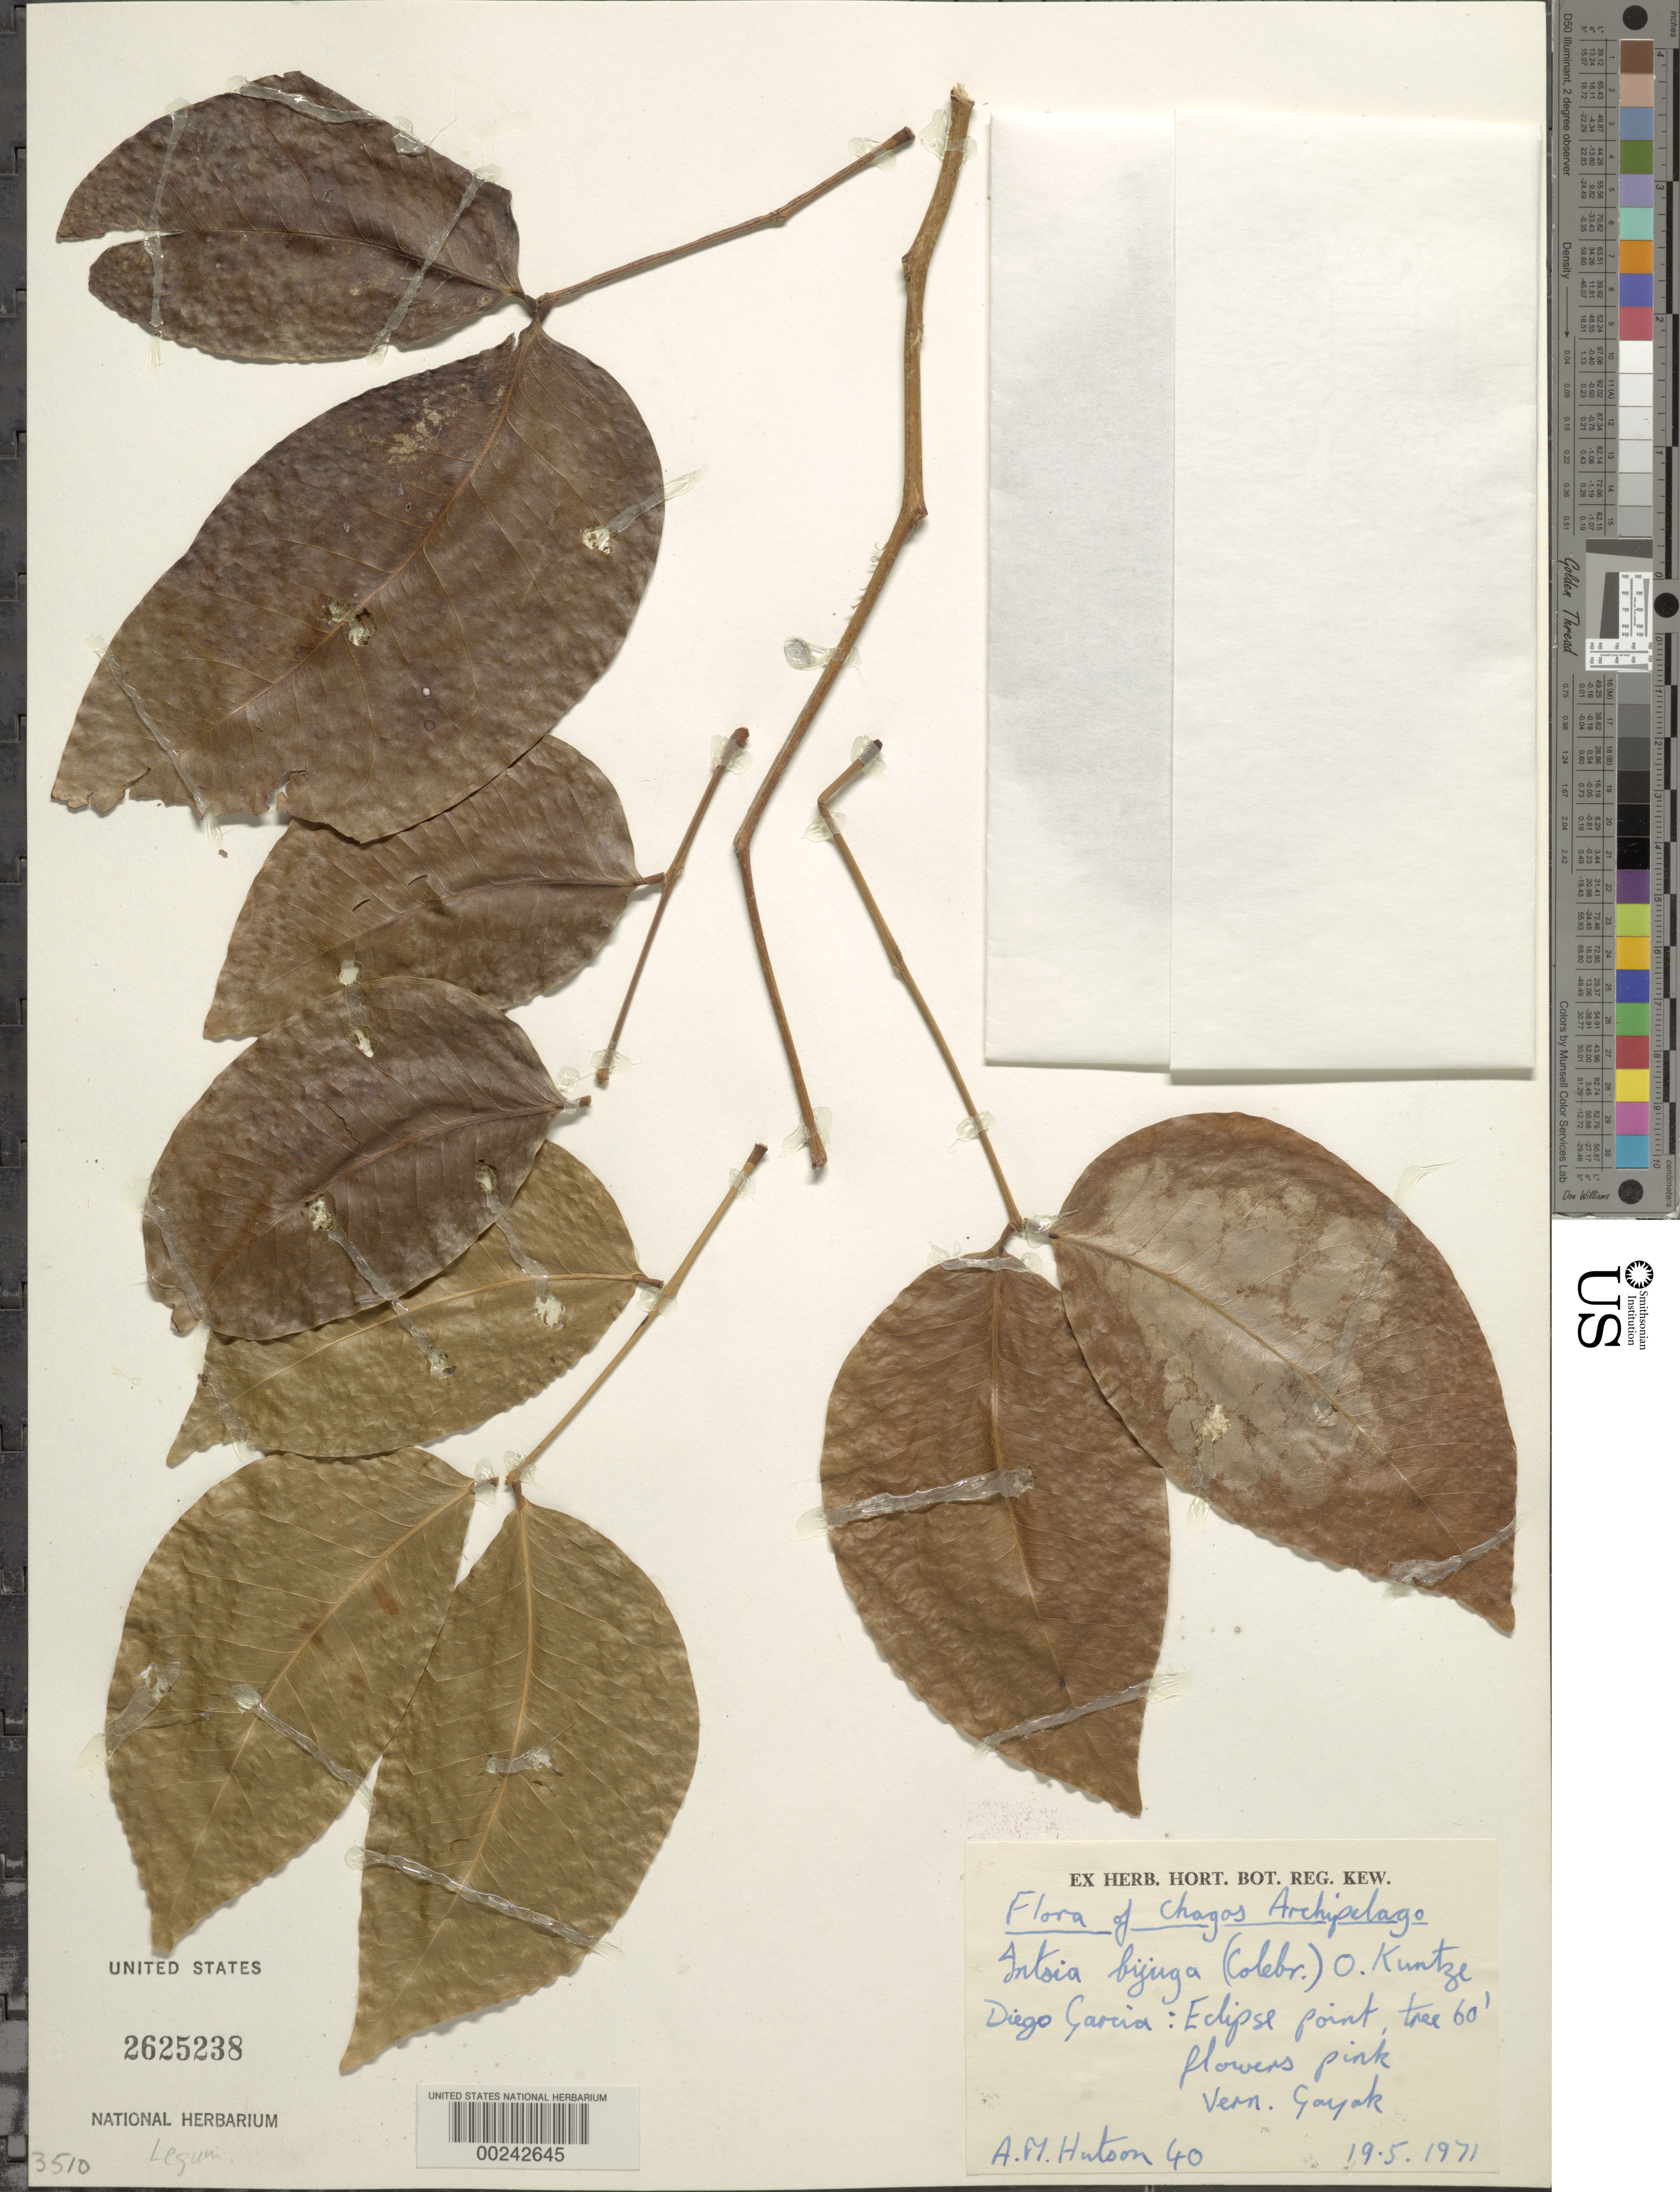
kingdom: Plantae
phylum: Tracheophyta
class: Magnoliopsida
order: Fabales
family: Fabaceae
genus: Intsia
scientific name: Intsia bijuga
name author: (Colebr.) Kuntze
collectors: A. Hutson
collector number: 40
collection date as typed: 19 May 1971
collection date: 1971-05-19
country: British Indian Ocean Territory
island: Diego Garcia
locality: Diego Garcia I.; Eclipse Point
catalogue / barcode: US 2625238